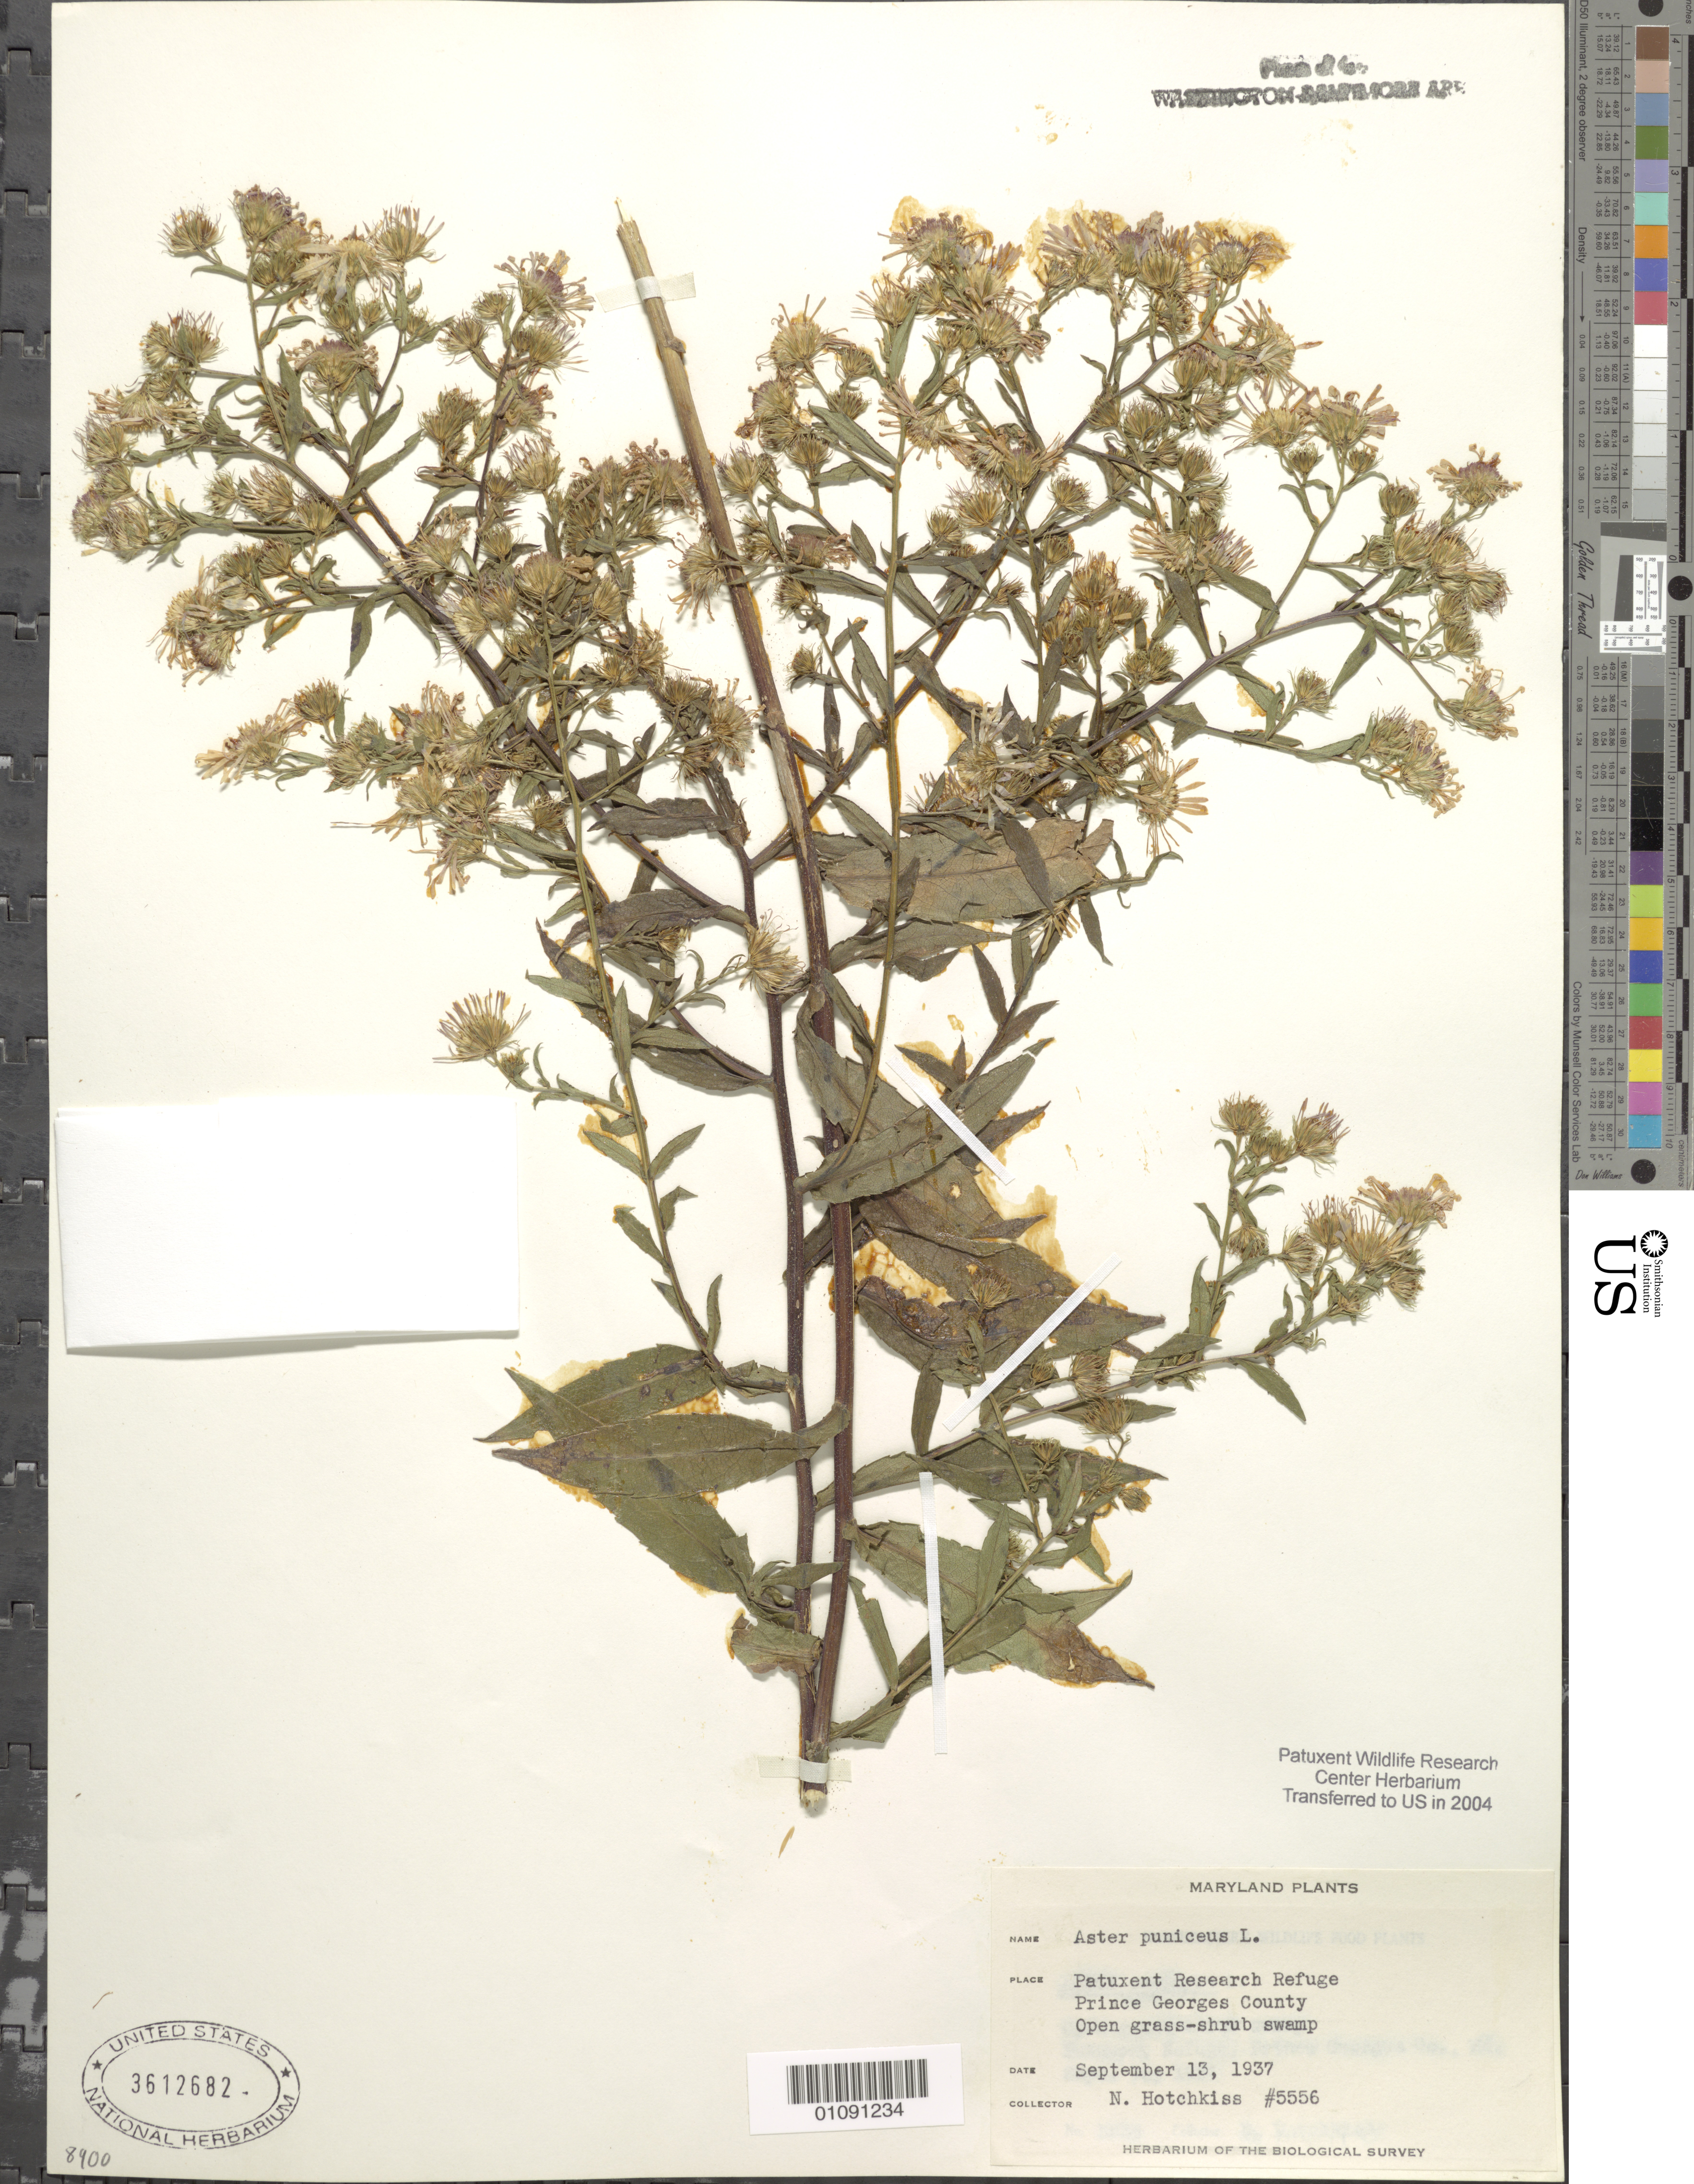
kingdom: Plantae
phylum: Tracheophyta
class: Magnoliopsida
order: Asterales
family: Asteraceae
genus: Symphyotrichum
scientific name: Symphyotrichum puniceum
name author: (L.) Á. Löve & D. Löve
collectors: N. Hotchkiss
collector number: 5556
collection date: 1937-09-13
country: United States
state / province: Maryland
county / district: Prince George's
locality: Patuxent Wildlife Refuge.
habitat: Open grass-shrub swamp.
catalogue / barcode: US 3612682